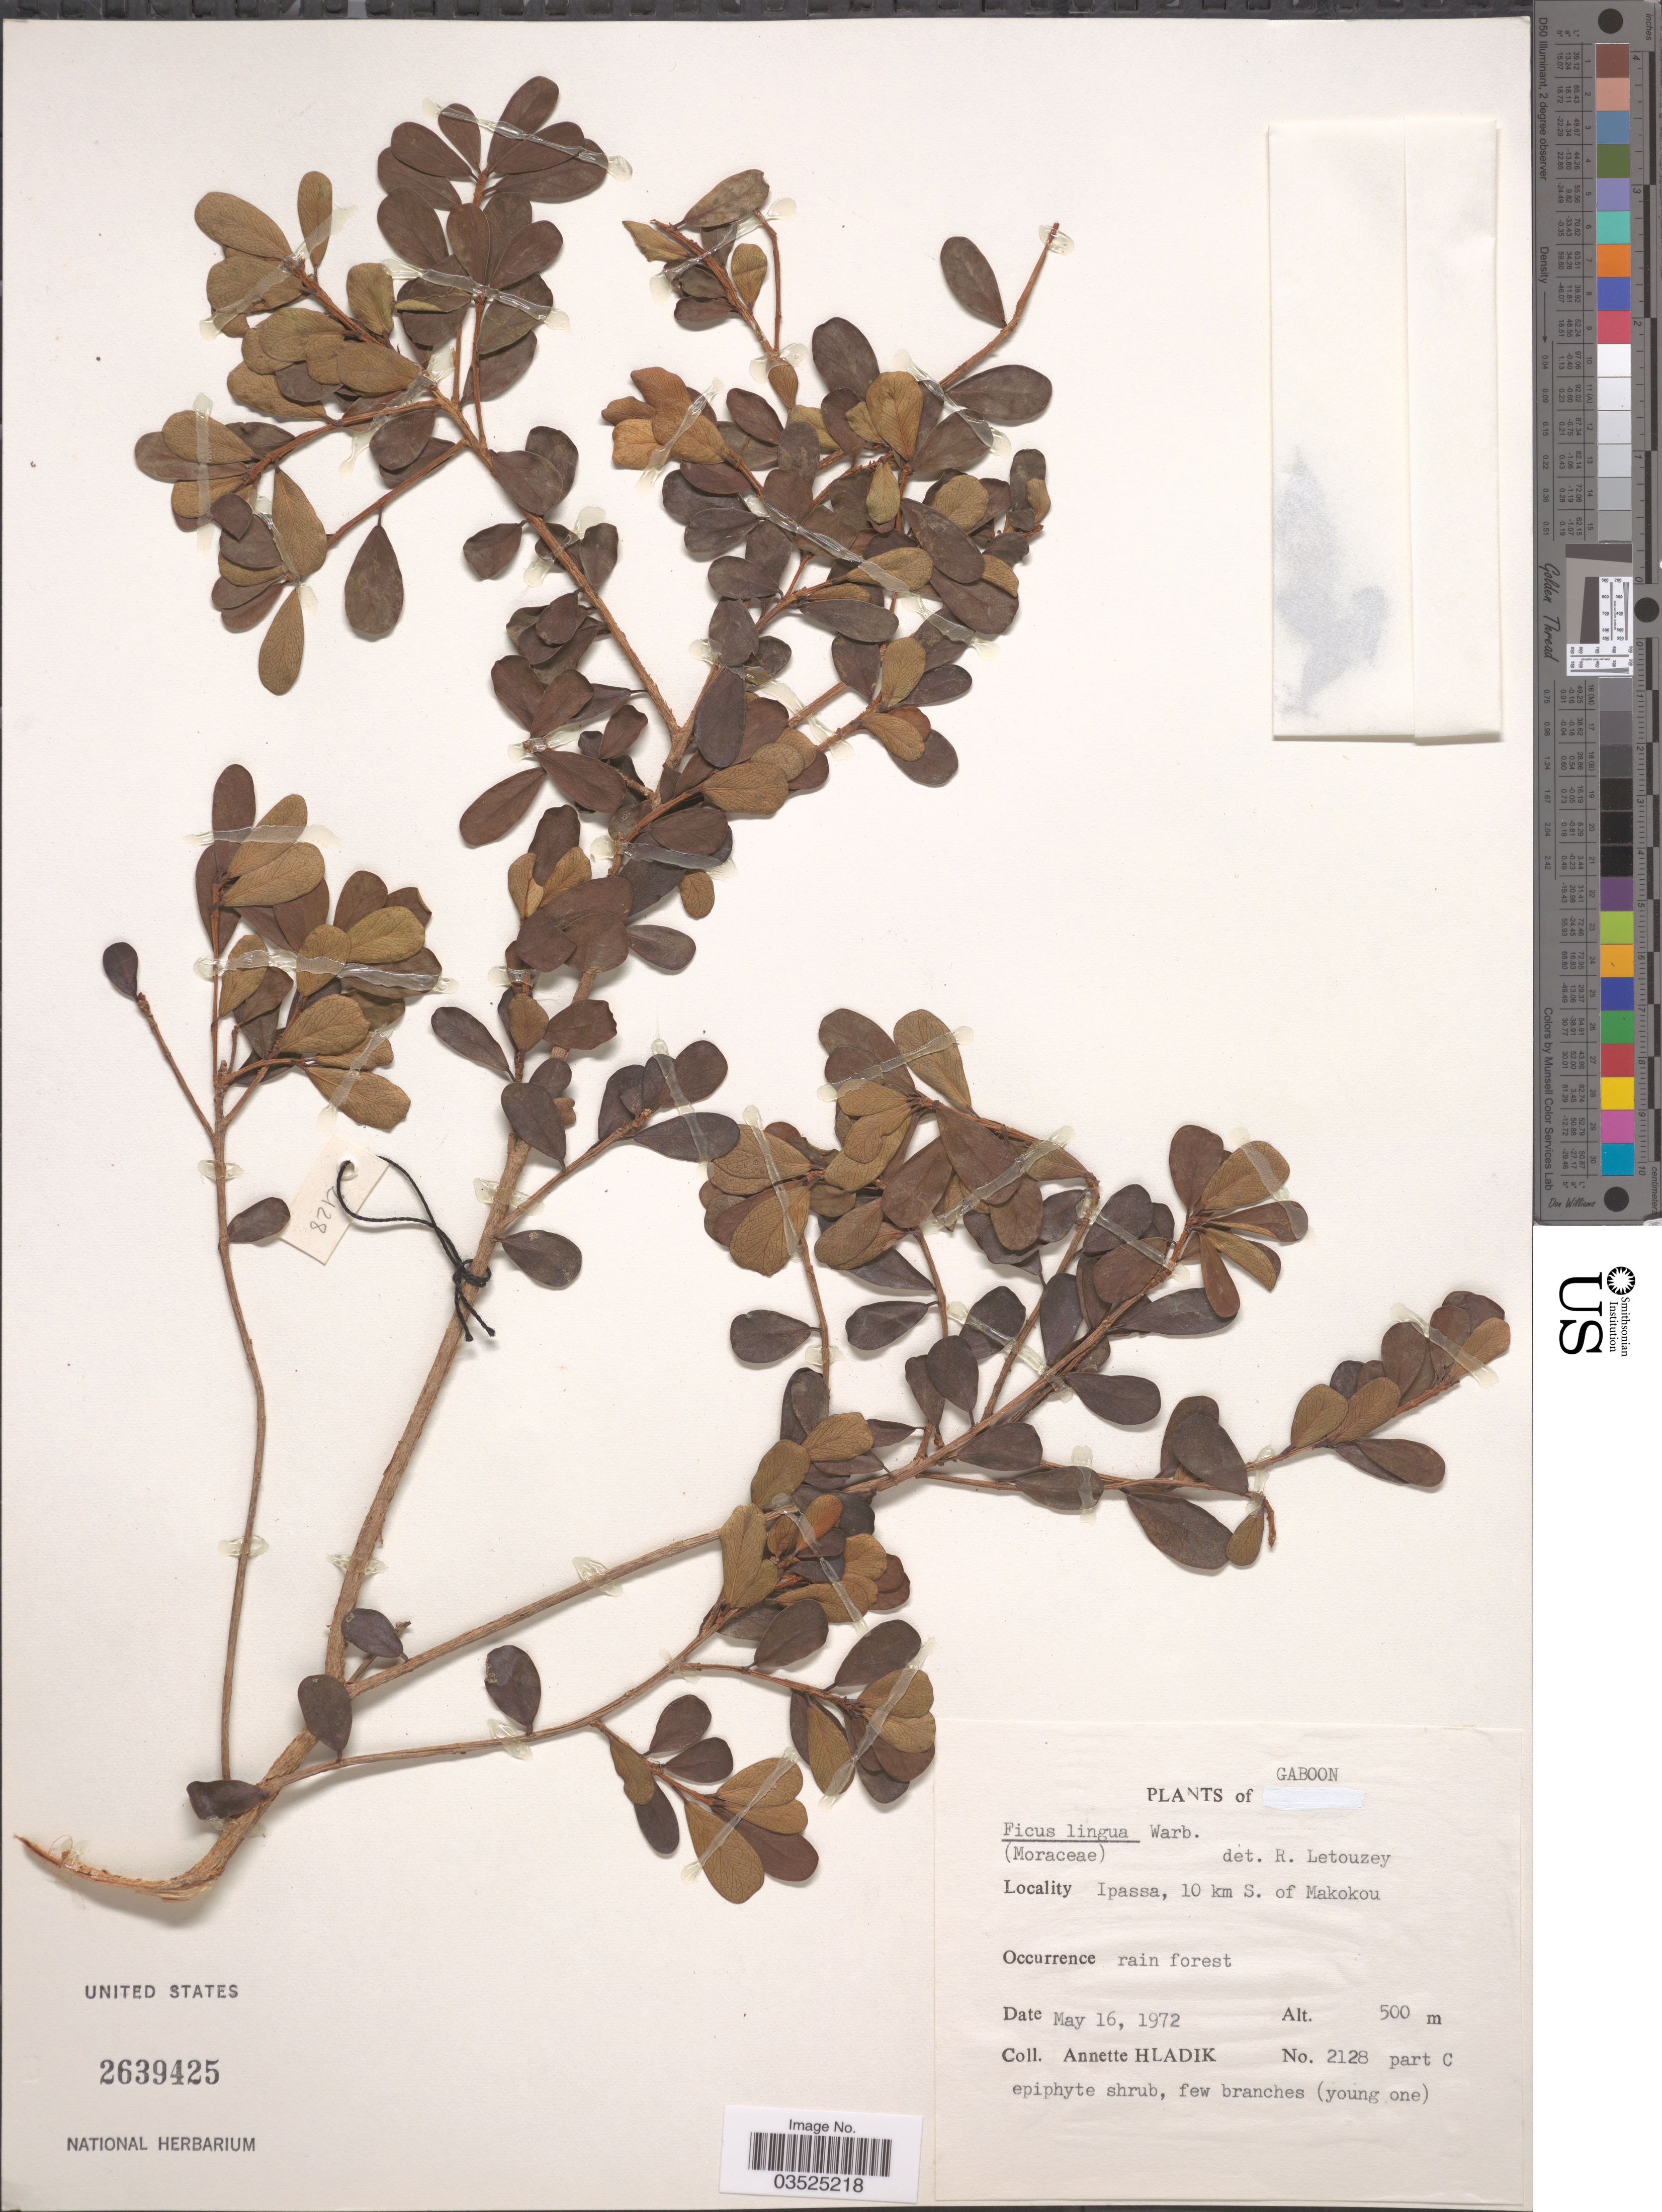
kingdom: Plantae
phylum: Tracheophyta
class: Magnoliopsida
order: Rosales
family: Moraceae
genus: Ficus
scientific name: Ficus lingua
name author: Warb. ex De Wild. & Durand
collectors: A. Hladik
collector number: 2128 part C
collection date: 1972-05-16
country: Gabon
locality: Ipassa, 10 km S. of Makokou.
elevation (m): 500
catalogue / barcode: US 2639425